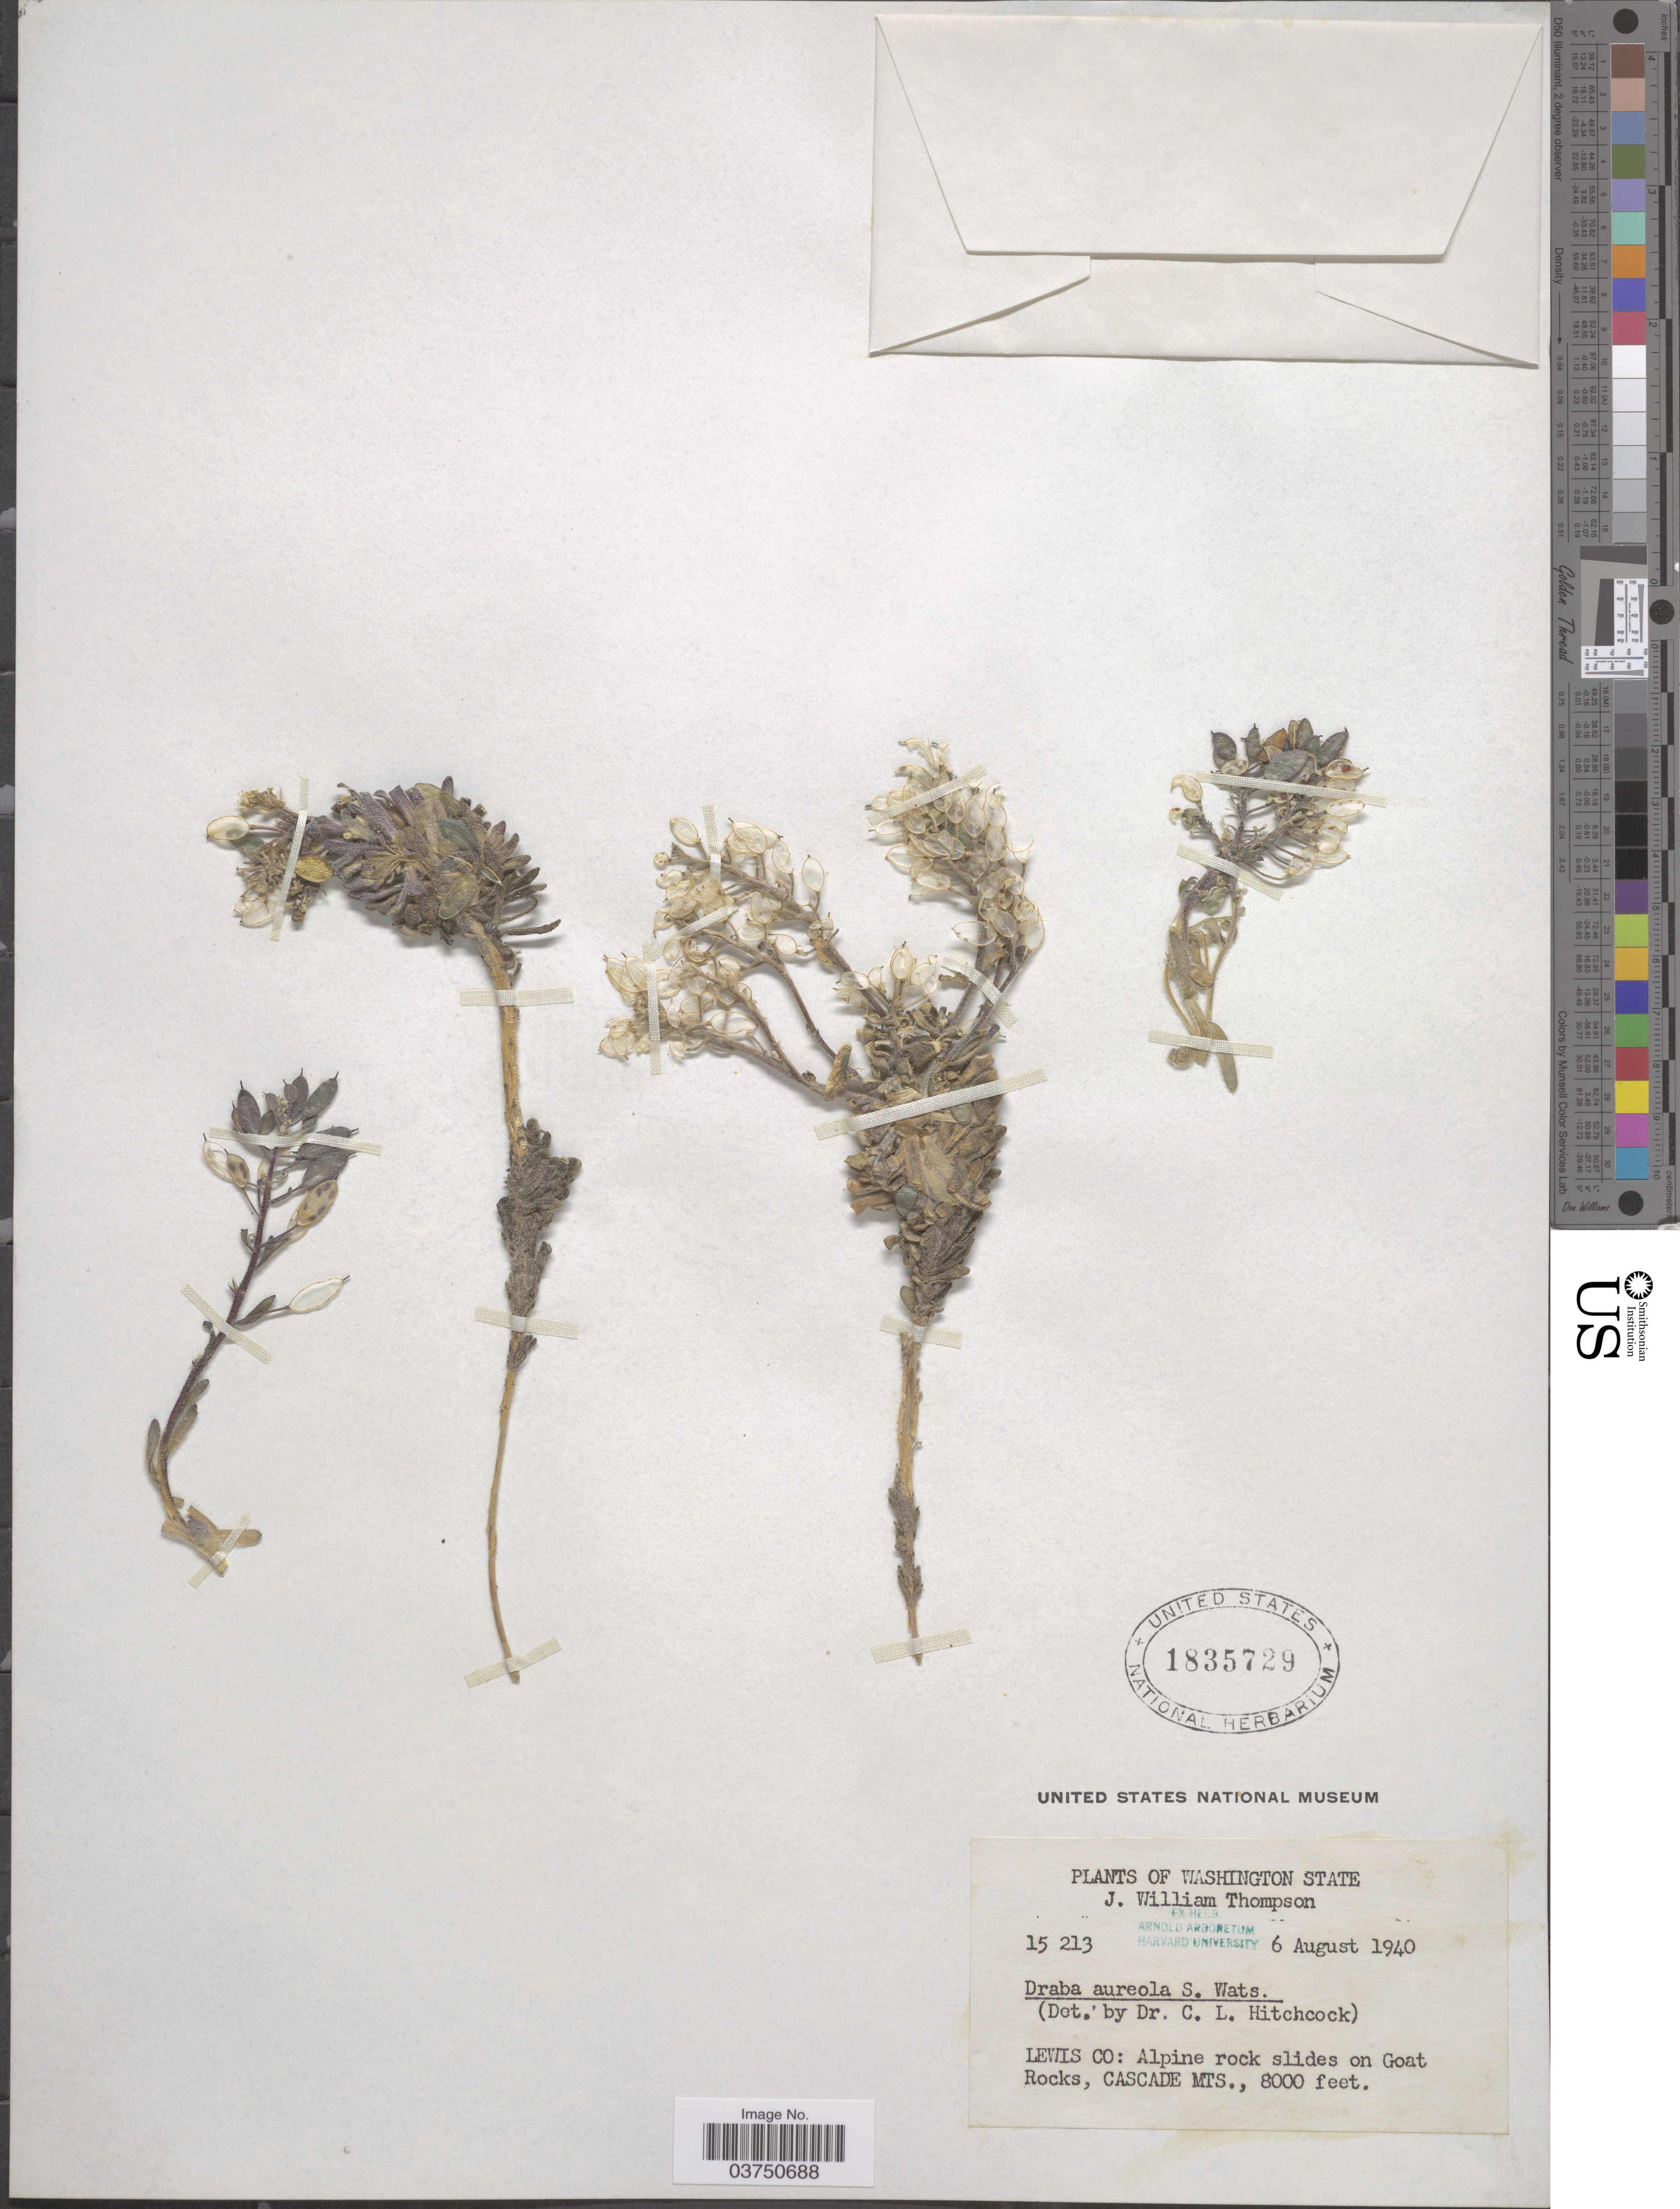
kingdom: Plantae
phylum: Tracheophyta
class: Magnoliopsida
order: Brassicales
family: Brassicaceae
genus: Draba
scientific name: Draba aureola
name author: S. Watson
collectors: J. W. Thompson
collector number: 15213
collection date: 1940-08-06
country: United States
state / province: Washington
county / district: Lewis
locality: Lewis Co: Alpine rock slides on Goat Rocks, Cascade Mts.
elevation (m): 2438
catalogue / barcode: US 1835729